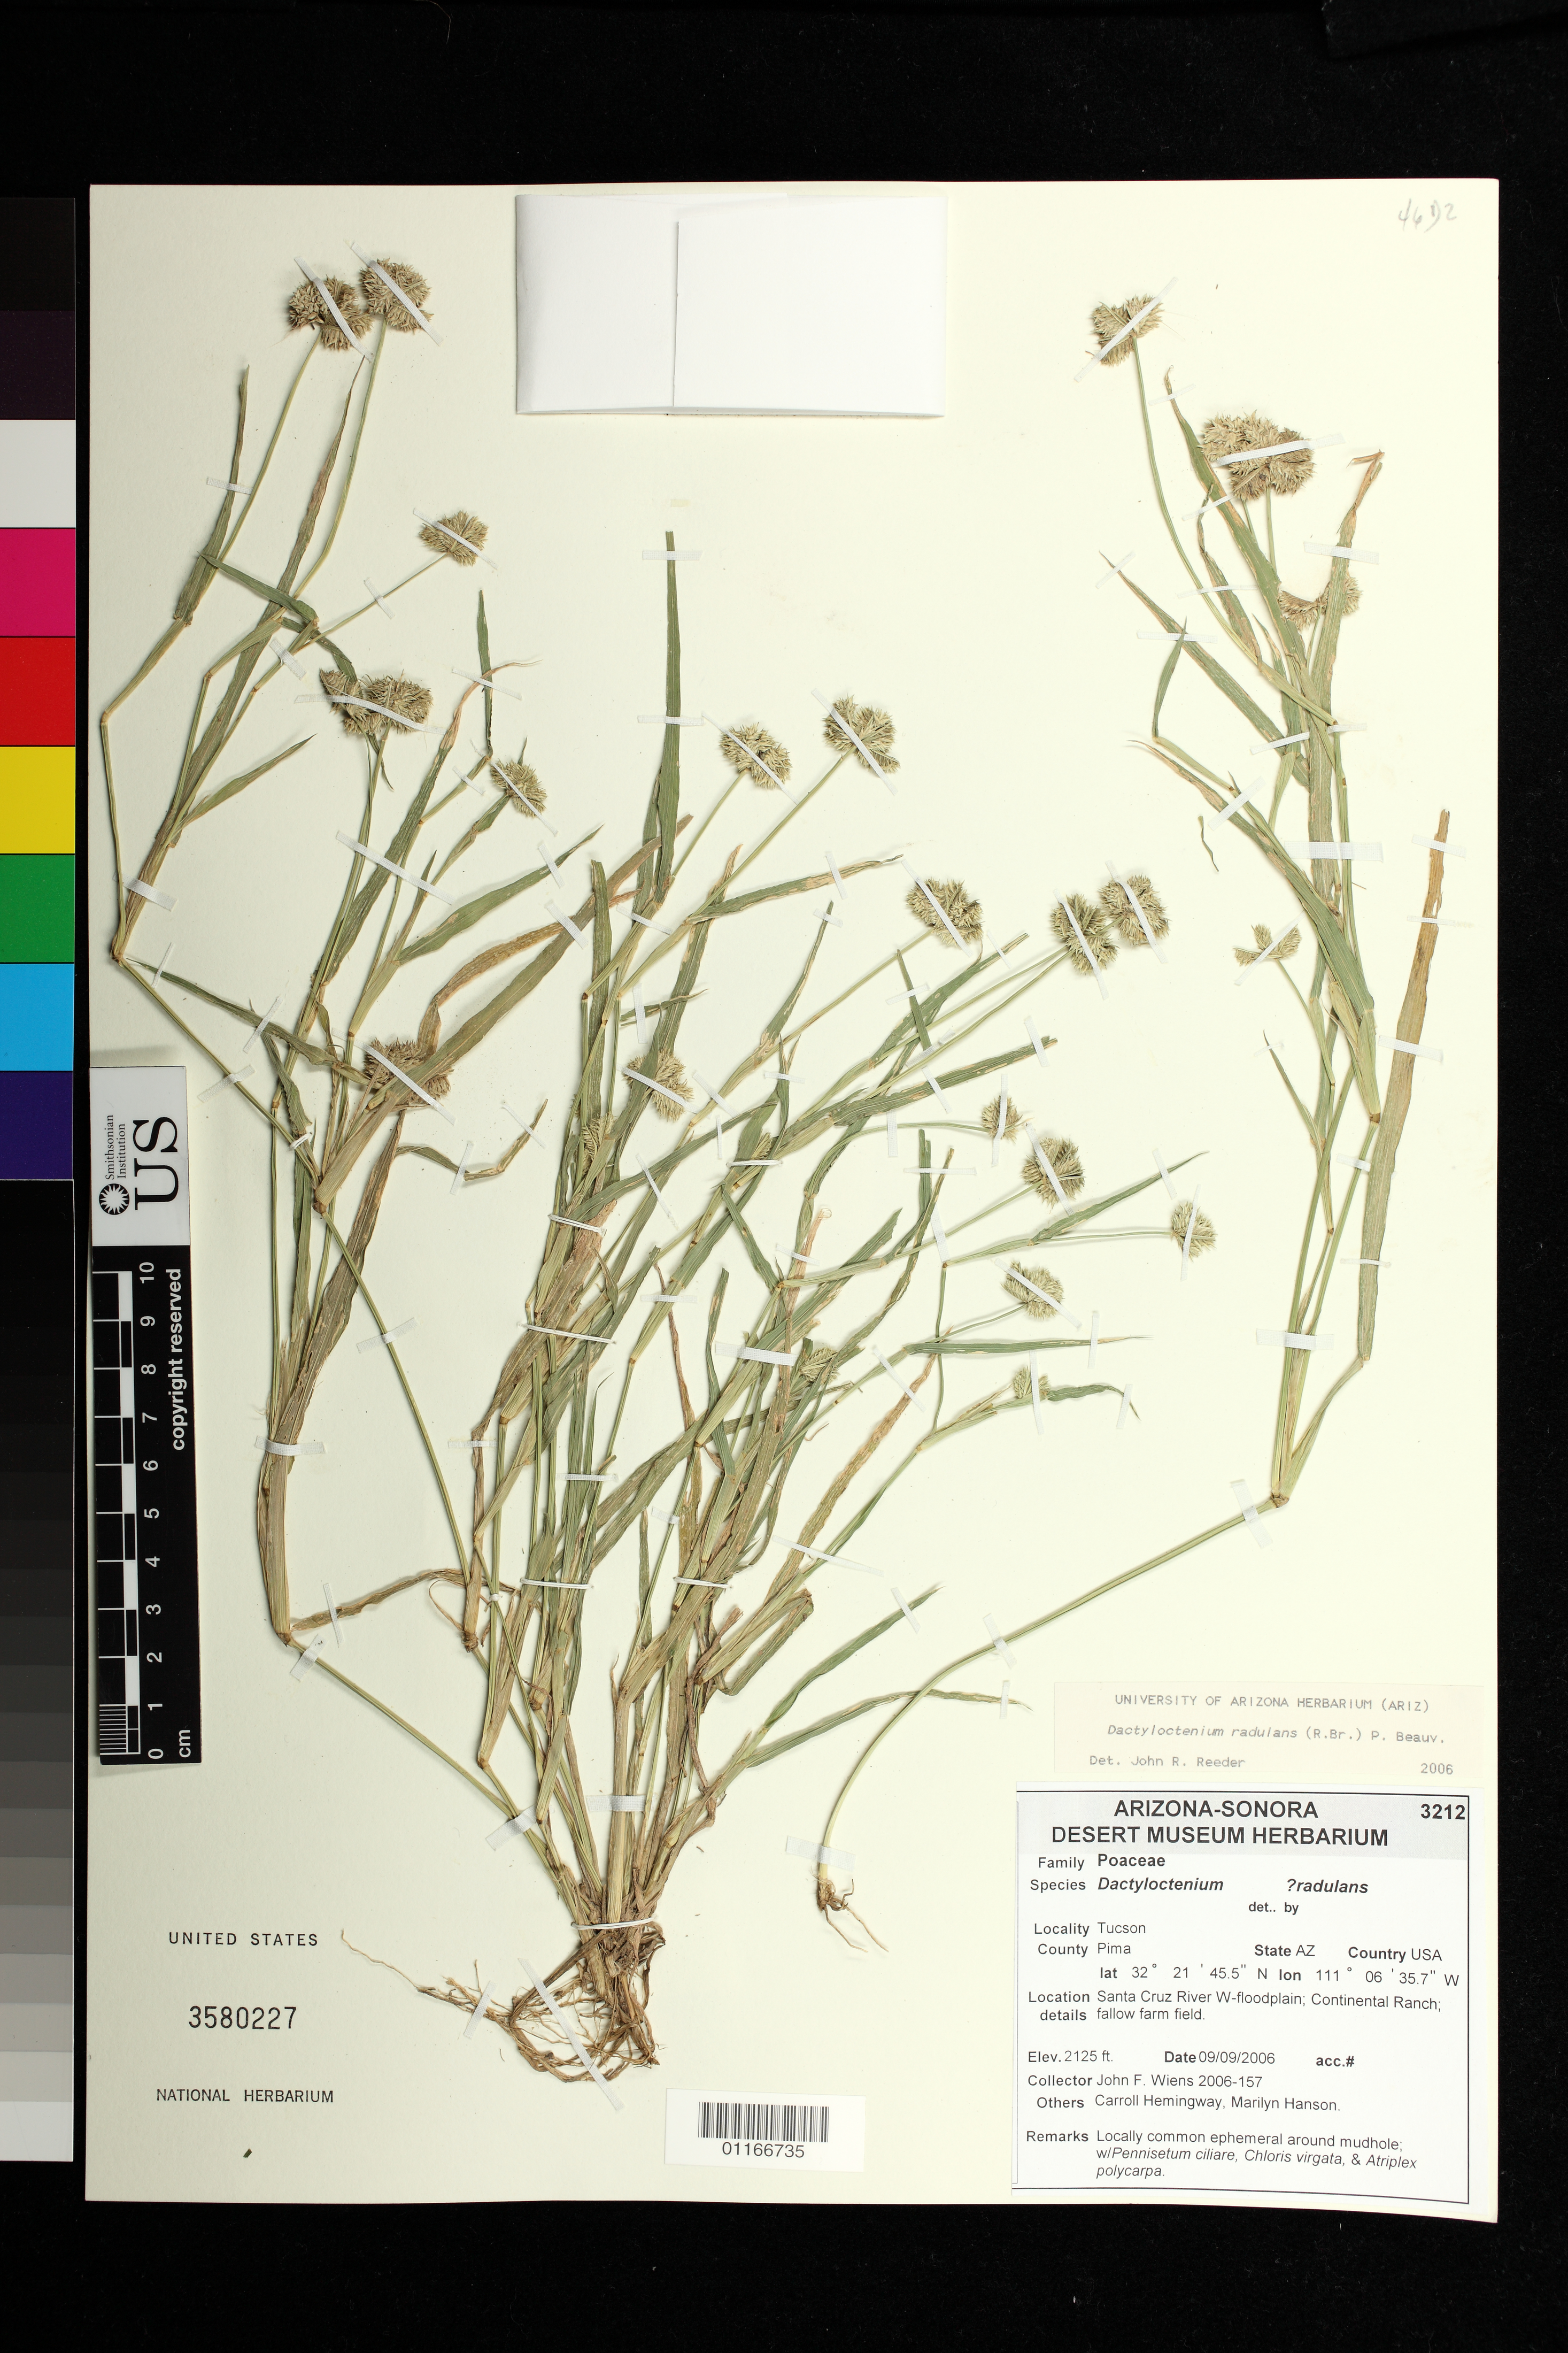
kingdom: Plantae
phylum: Tracheophyta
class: Liliopsida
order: Poales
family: Poaceae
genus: Dactyloctenium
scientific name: Dactyloctenium radulans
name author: (R. Br.) P. Beauv.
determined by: Reeder, J. R., (UNITED STATES)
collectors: J. Wiens, C. Hemingway & M. Hanson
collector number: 2006-157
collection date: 2006-09-09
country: United States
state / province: Arizona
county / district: Pima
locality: Santa Cruz River W-floodplain, Continental Ranch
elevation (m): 648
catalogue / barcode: US 3580227